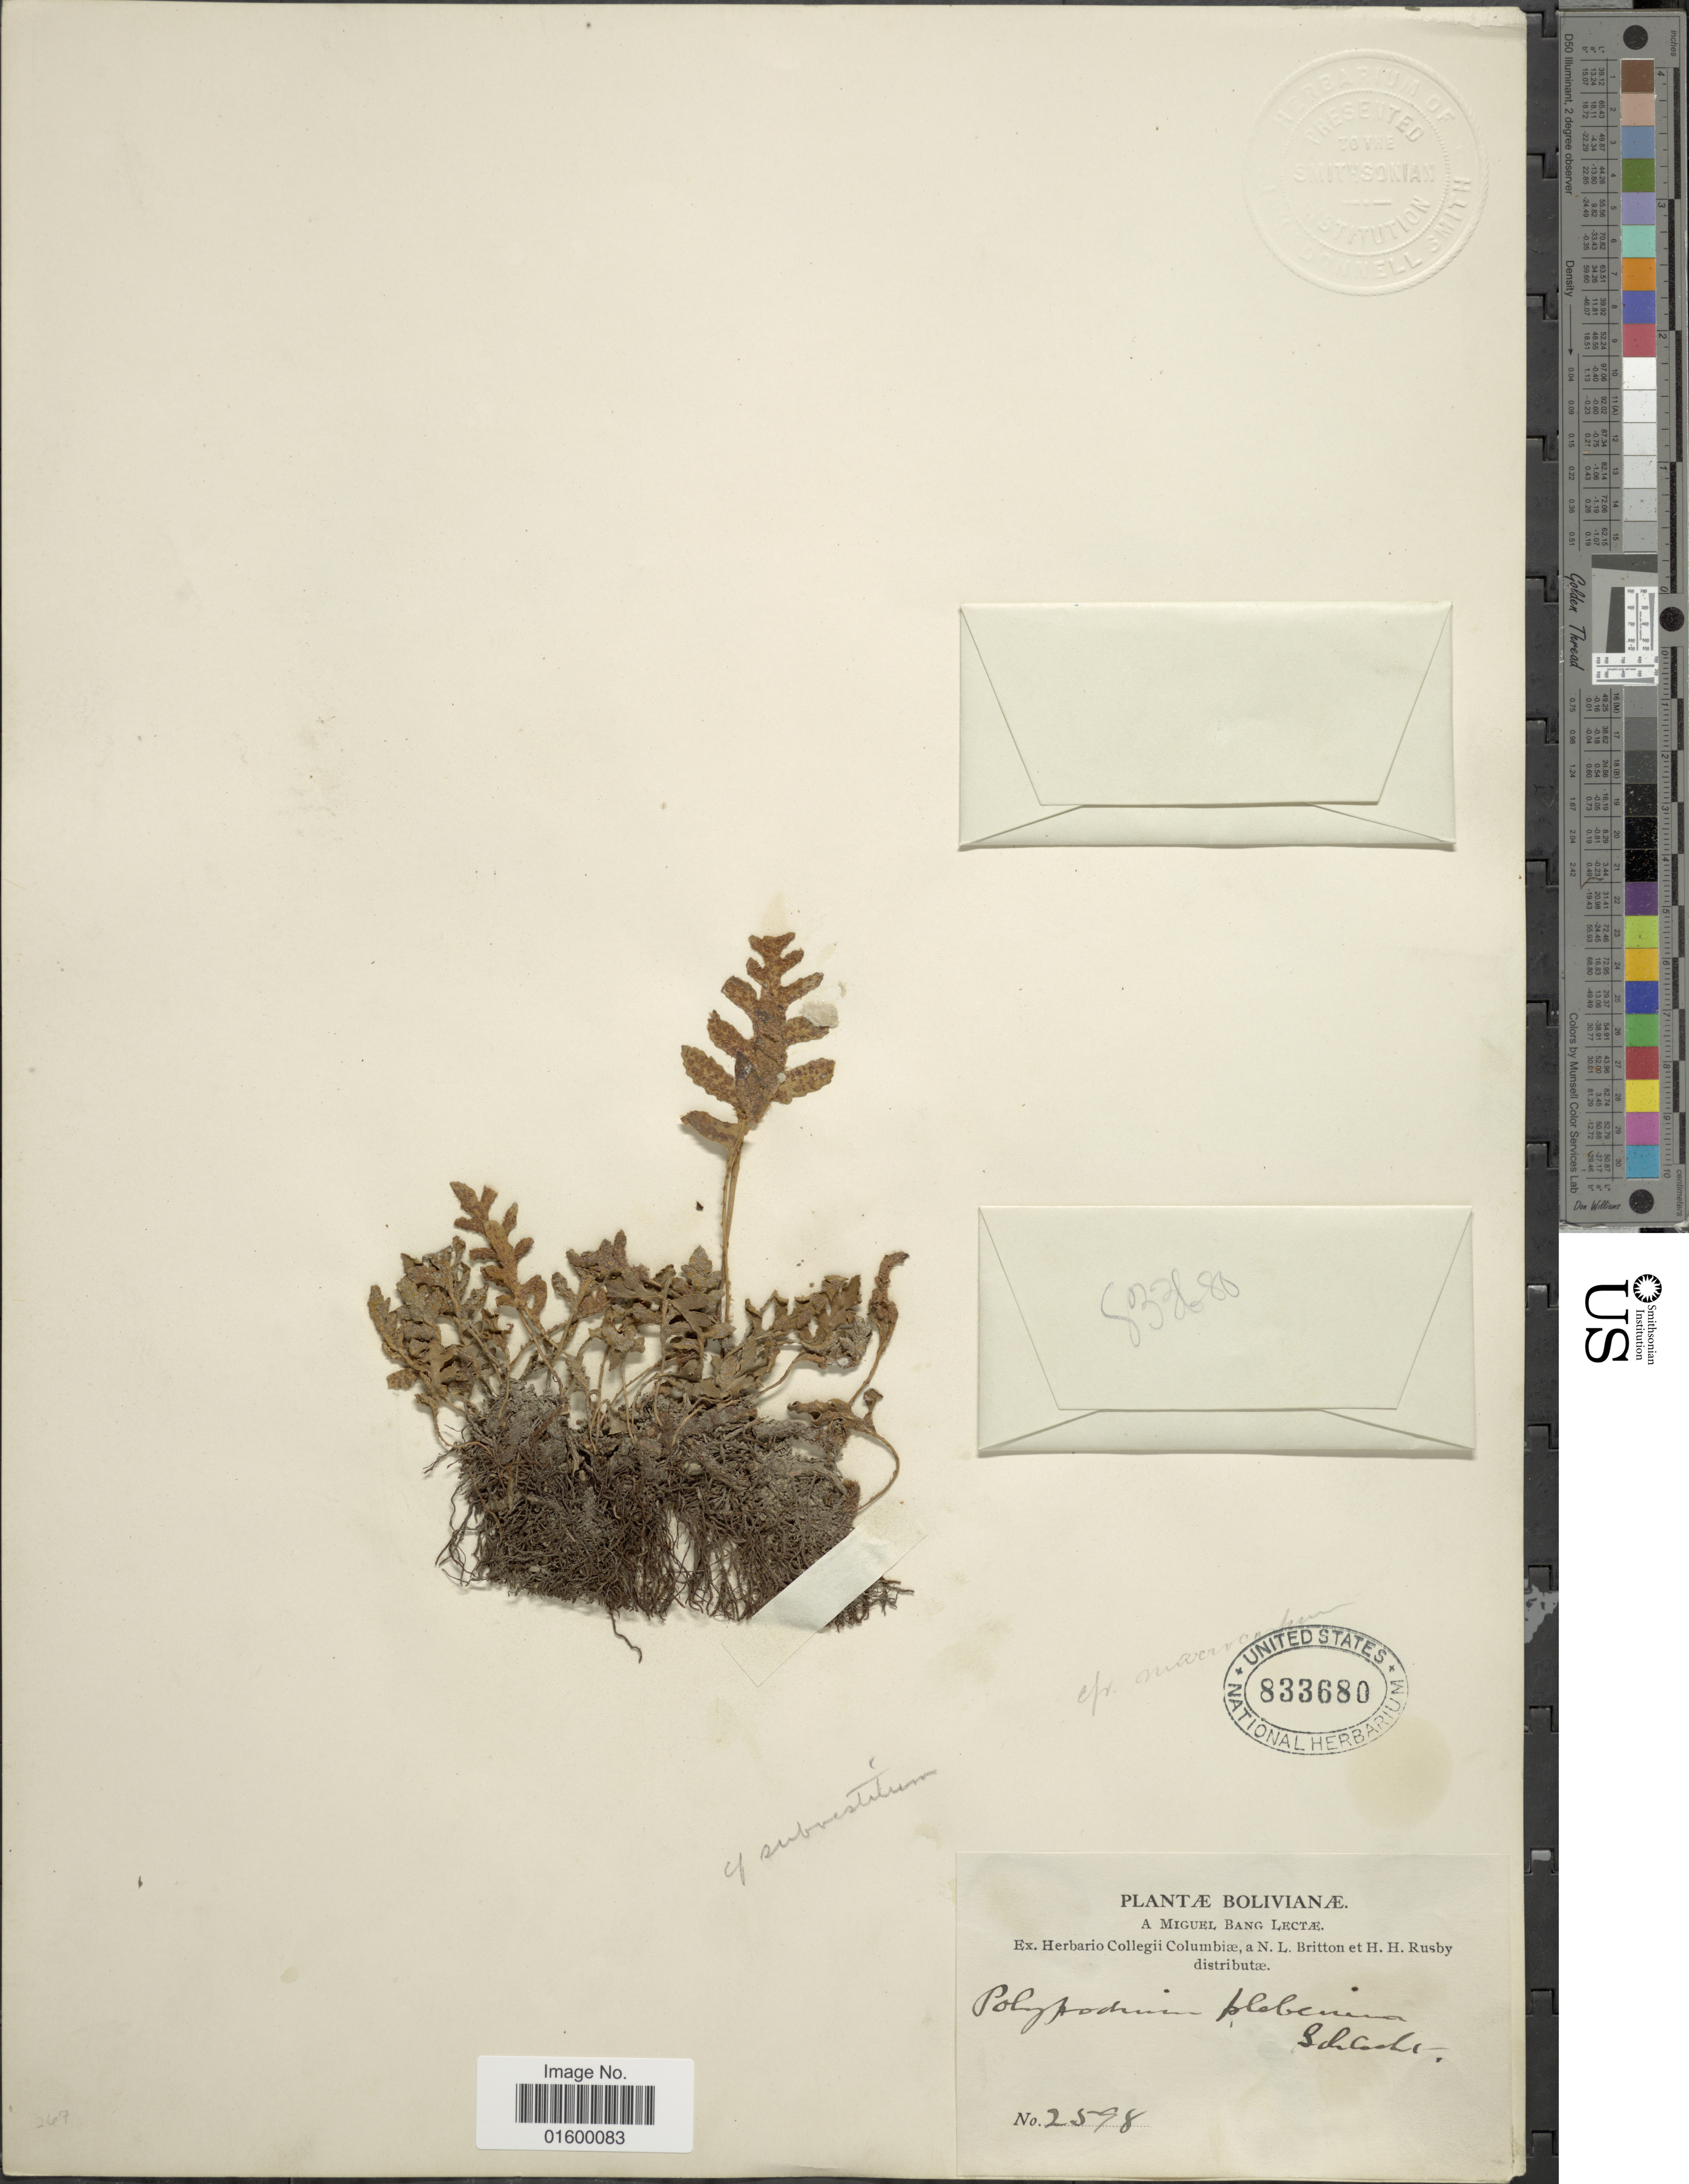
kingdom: Plantae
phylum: Tracheophyta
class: Polypodiopsida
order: Polypodiales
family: Polypodiaceae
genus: Pleopeltis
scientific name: Pleopeltis subvestita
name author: (Maxon) A.R. Sm.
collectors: M. Bang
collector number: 2598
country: Bolivia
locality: Bolivianae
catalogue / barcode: US 833680